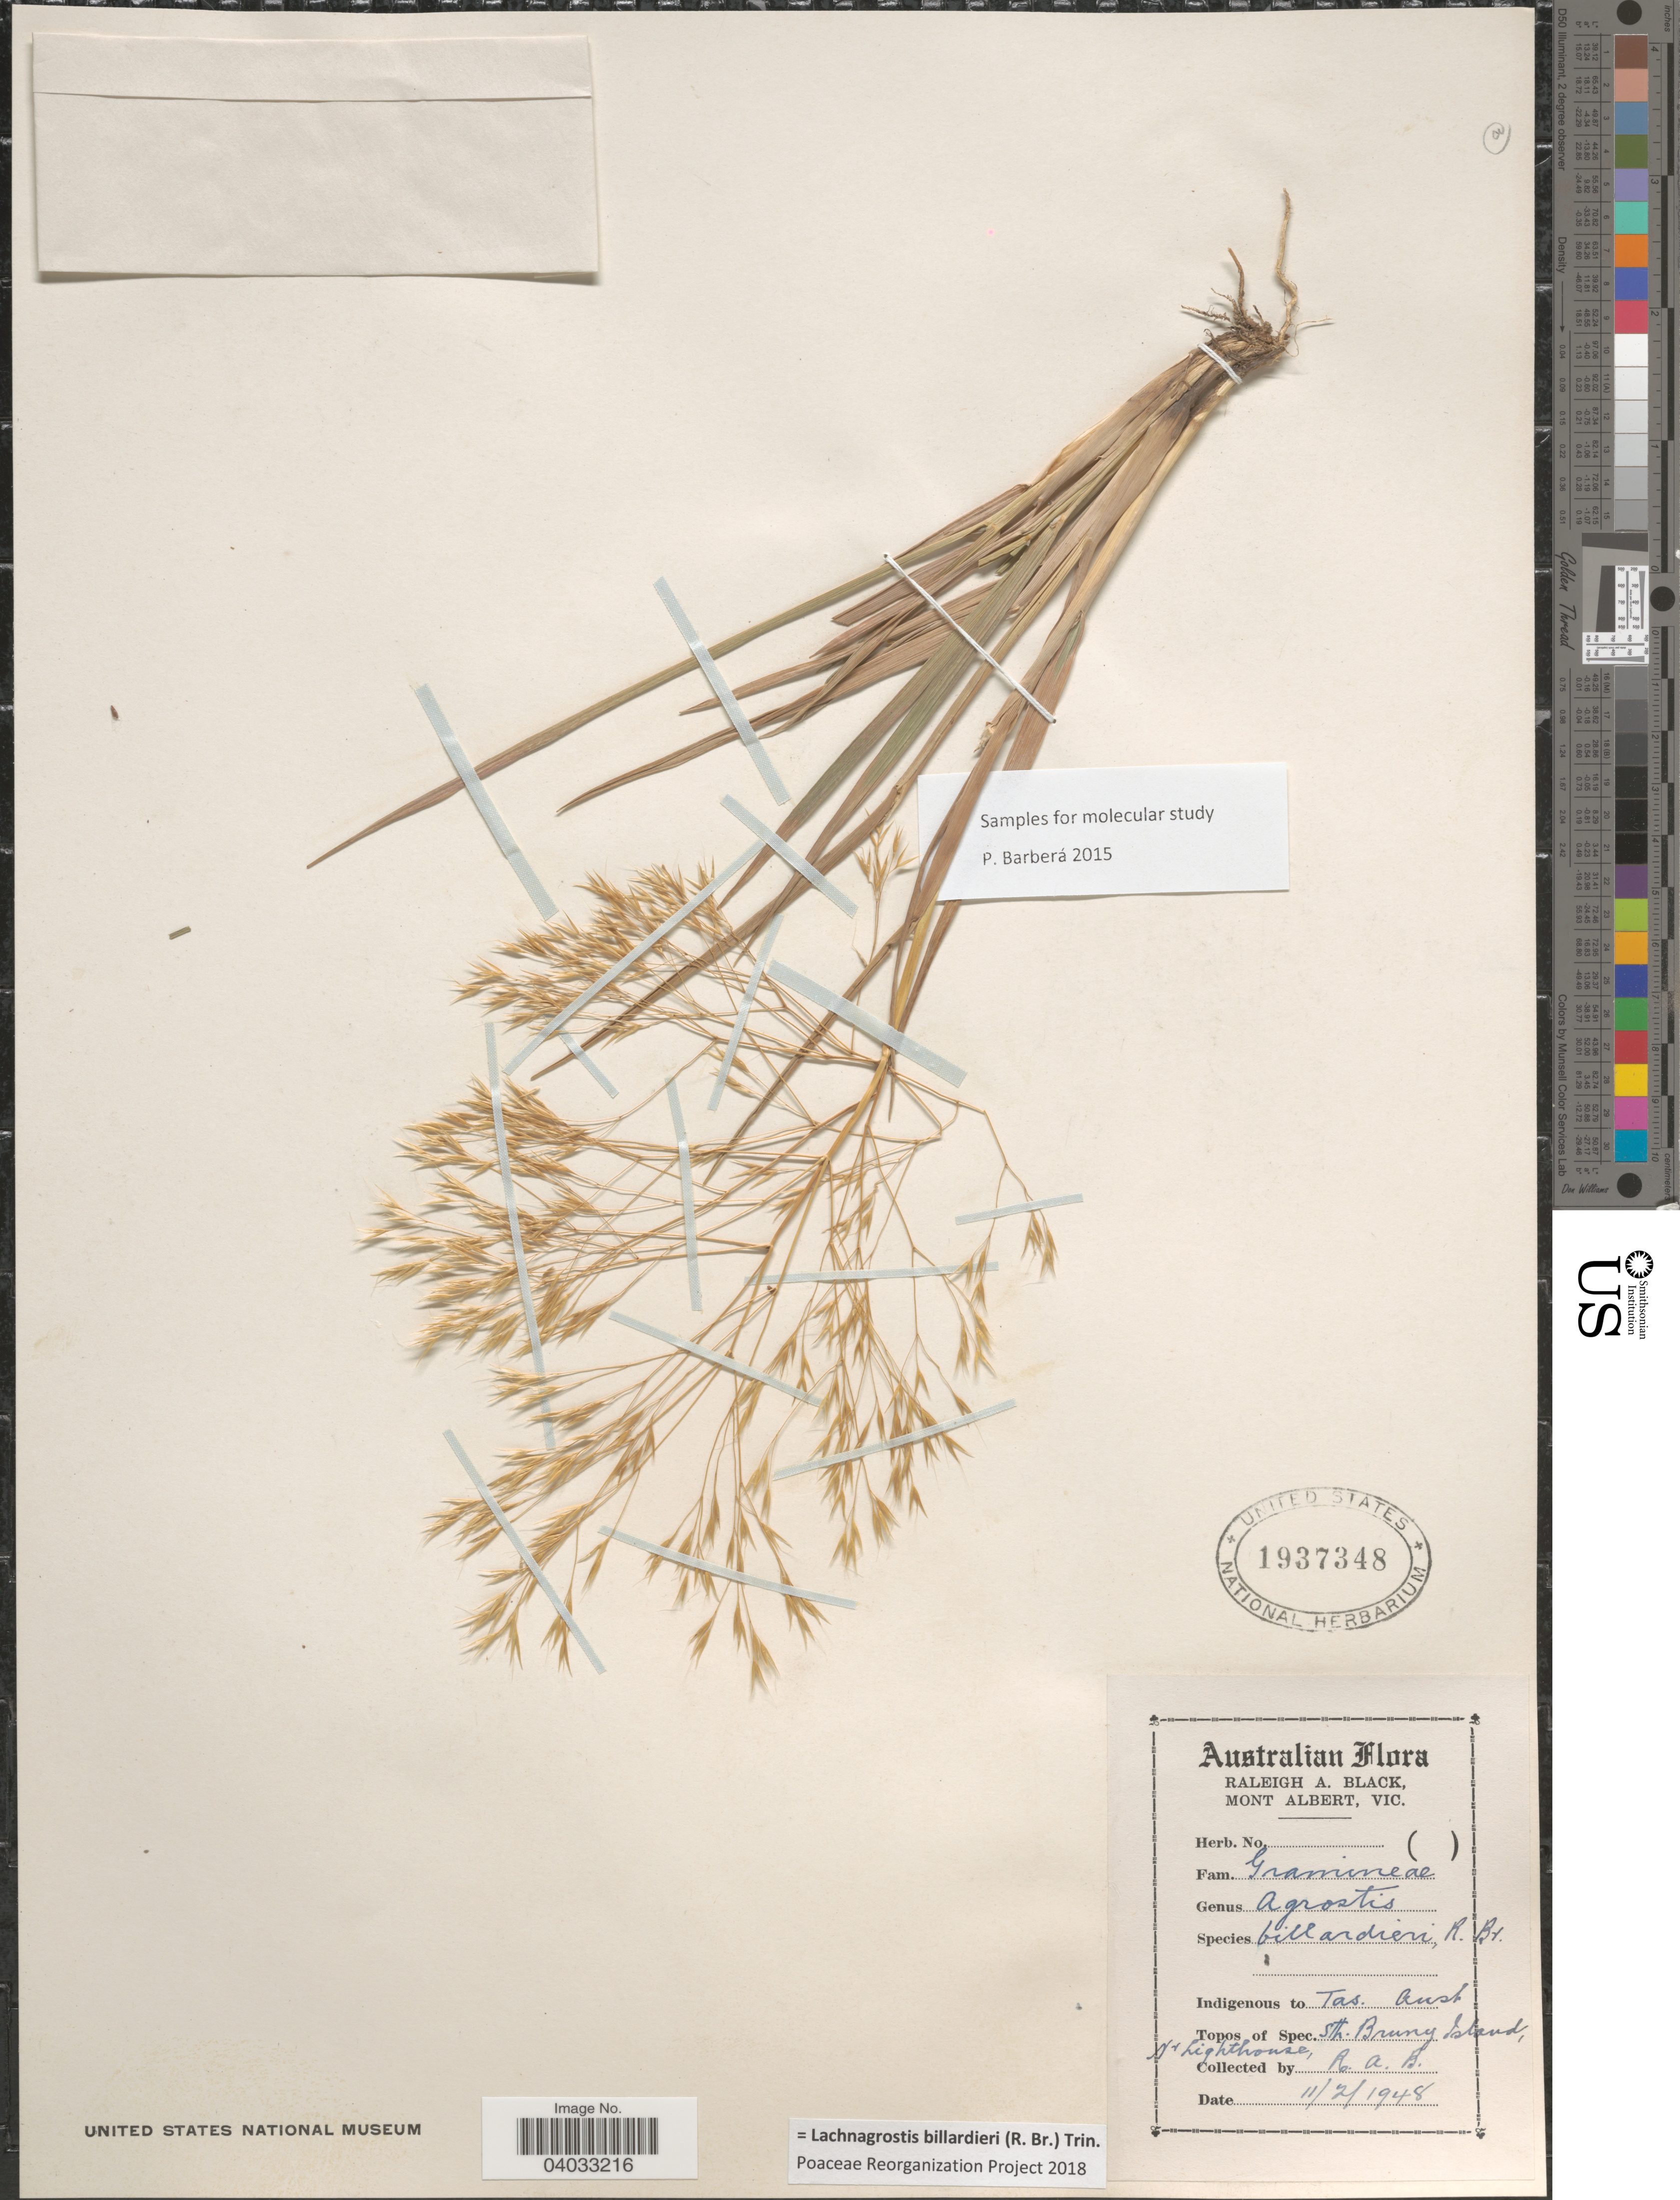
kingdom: Plantae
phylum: Tracheophyta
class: Liliopsida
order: Poales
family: Poaceae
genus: Lachnagrostis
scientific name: Lachnagrostis billardieri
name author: (R. Br.) Trin.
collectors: R. A. Black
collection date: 1948-02-11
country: Australia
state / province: Tasmania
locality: Sth. Bruny Island, Nr Lighthouse.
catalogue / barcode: US 1937348